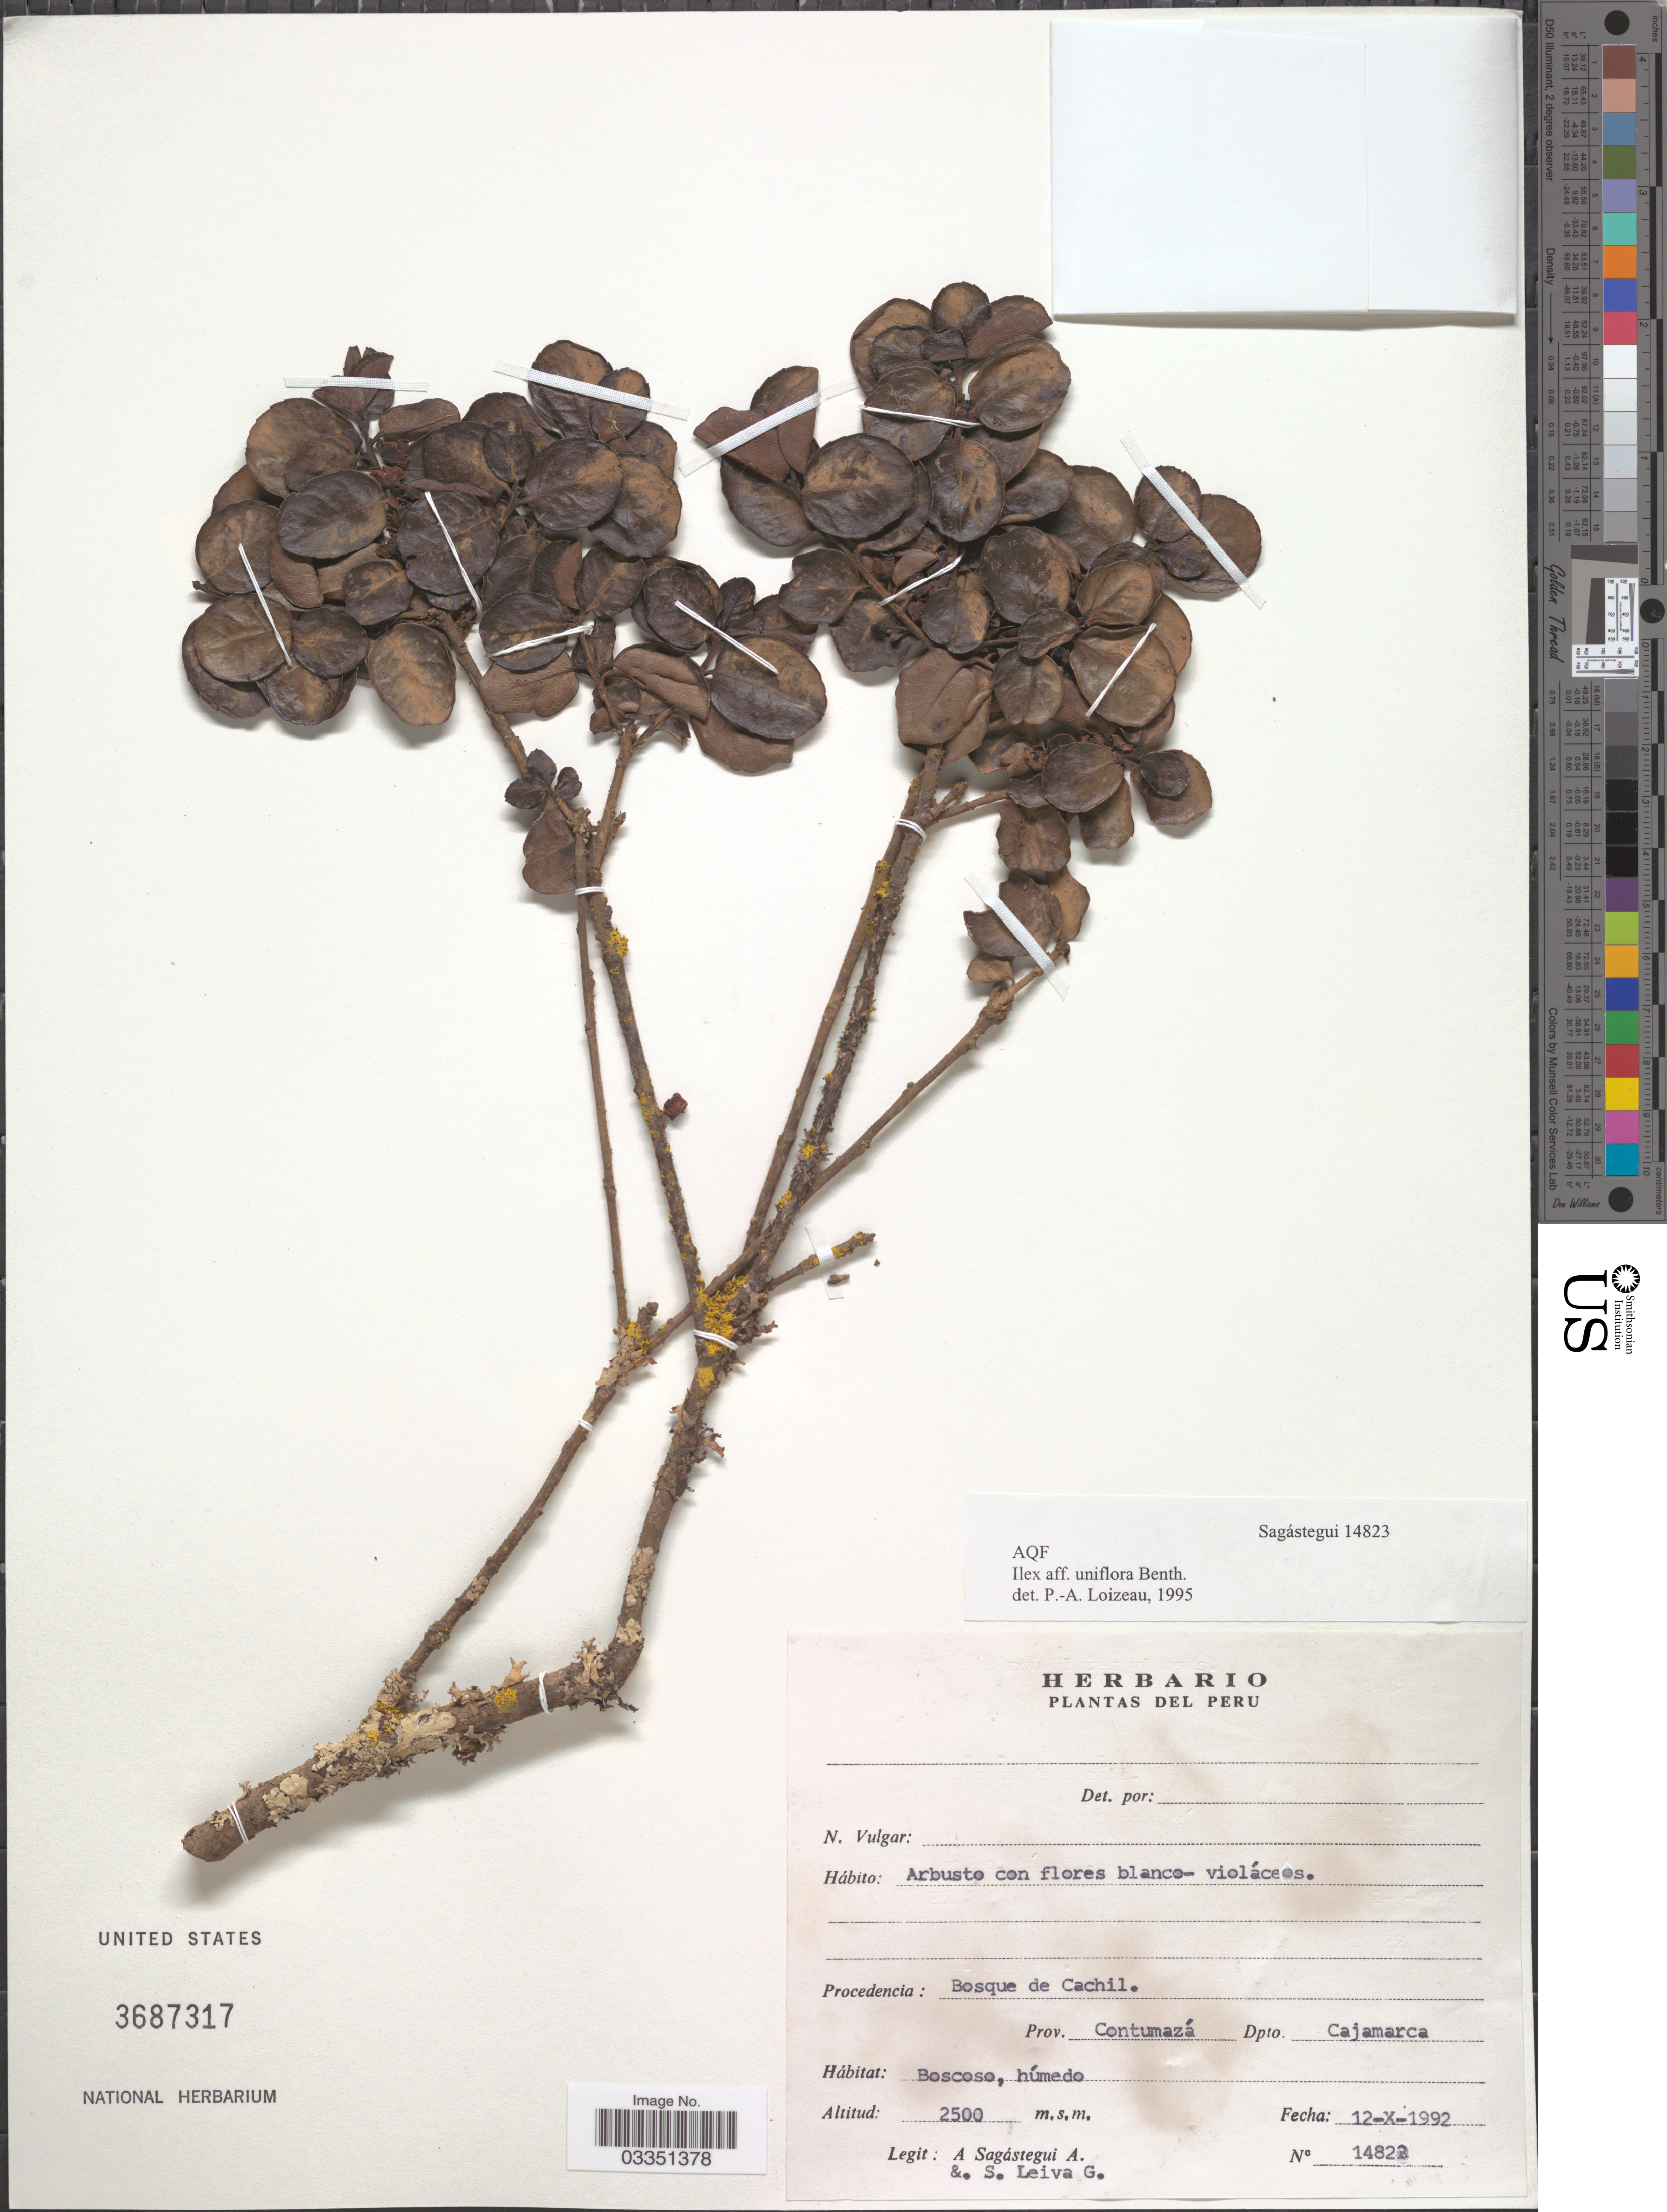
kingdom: Plantae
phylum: Tracheophyta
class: Magnoliopsida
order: Aquifoliales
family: Aquifoliaceae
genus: Ilex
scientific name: Ilex uniflora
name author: Fawc. & Rendle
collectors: A. Sagástegui A. & S. Leiva G.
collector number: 14822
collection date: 1992-10-12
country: Peru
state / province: Cajamarca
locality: Procedencia: Bosque de Cachil. Prov. Contumazá. Dpto. Cajamarca.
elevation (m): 2500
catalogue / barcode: US 3687317